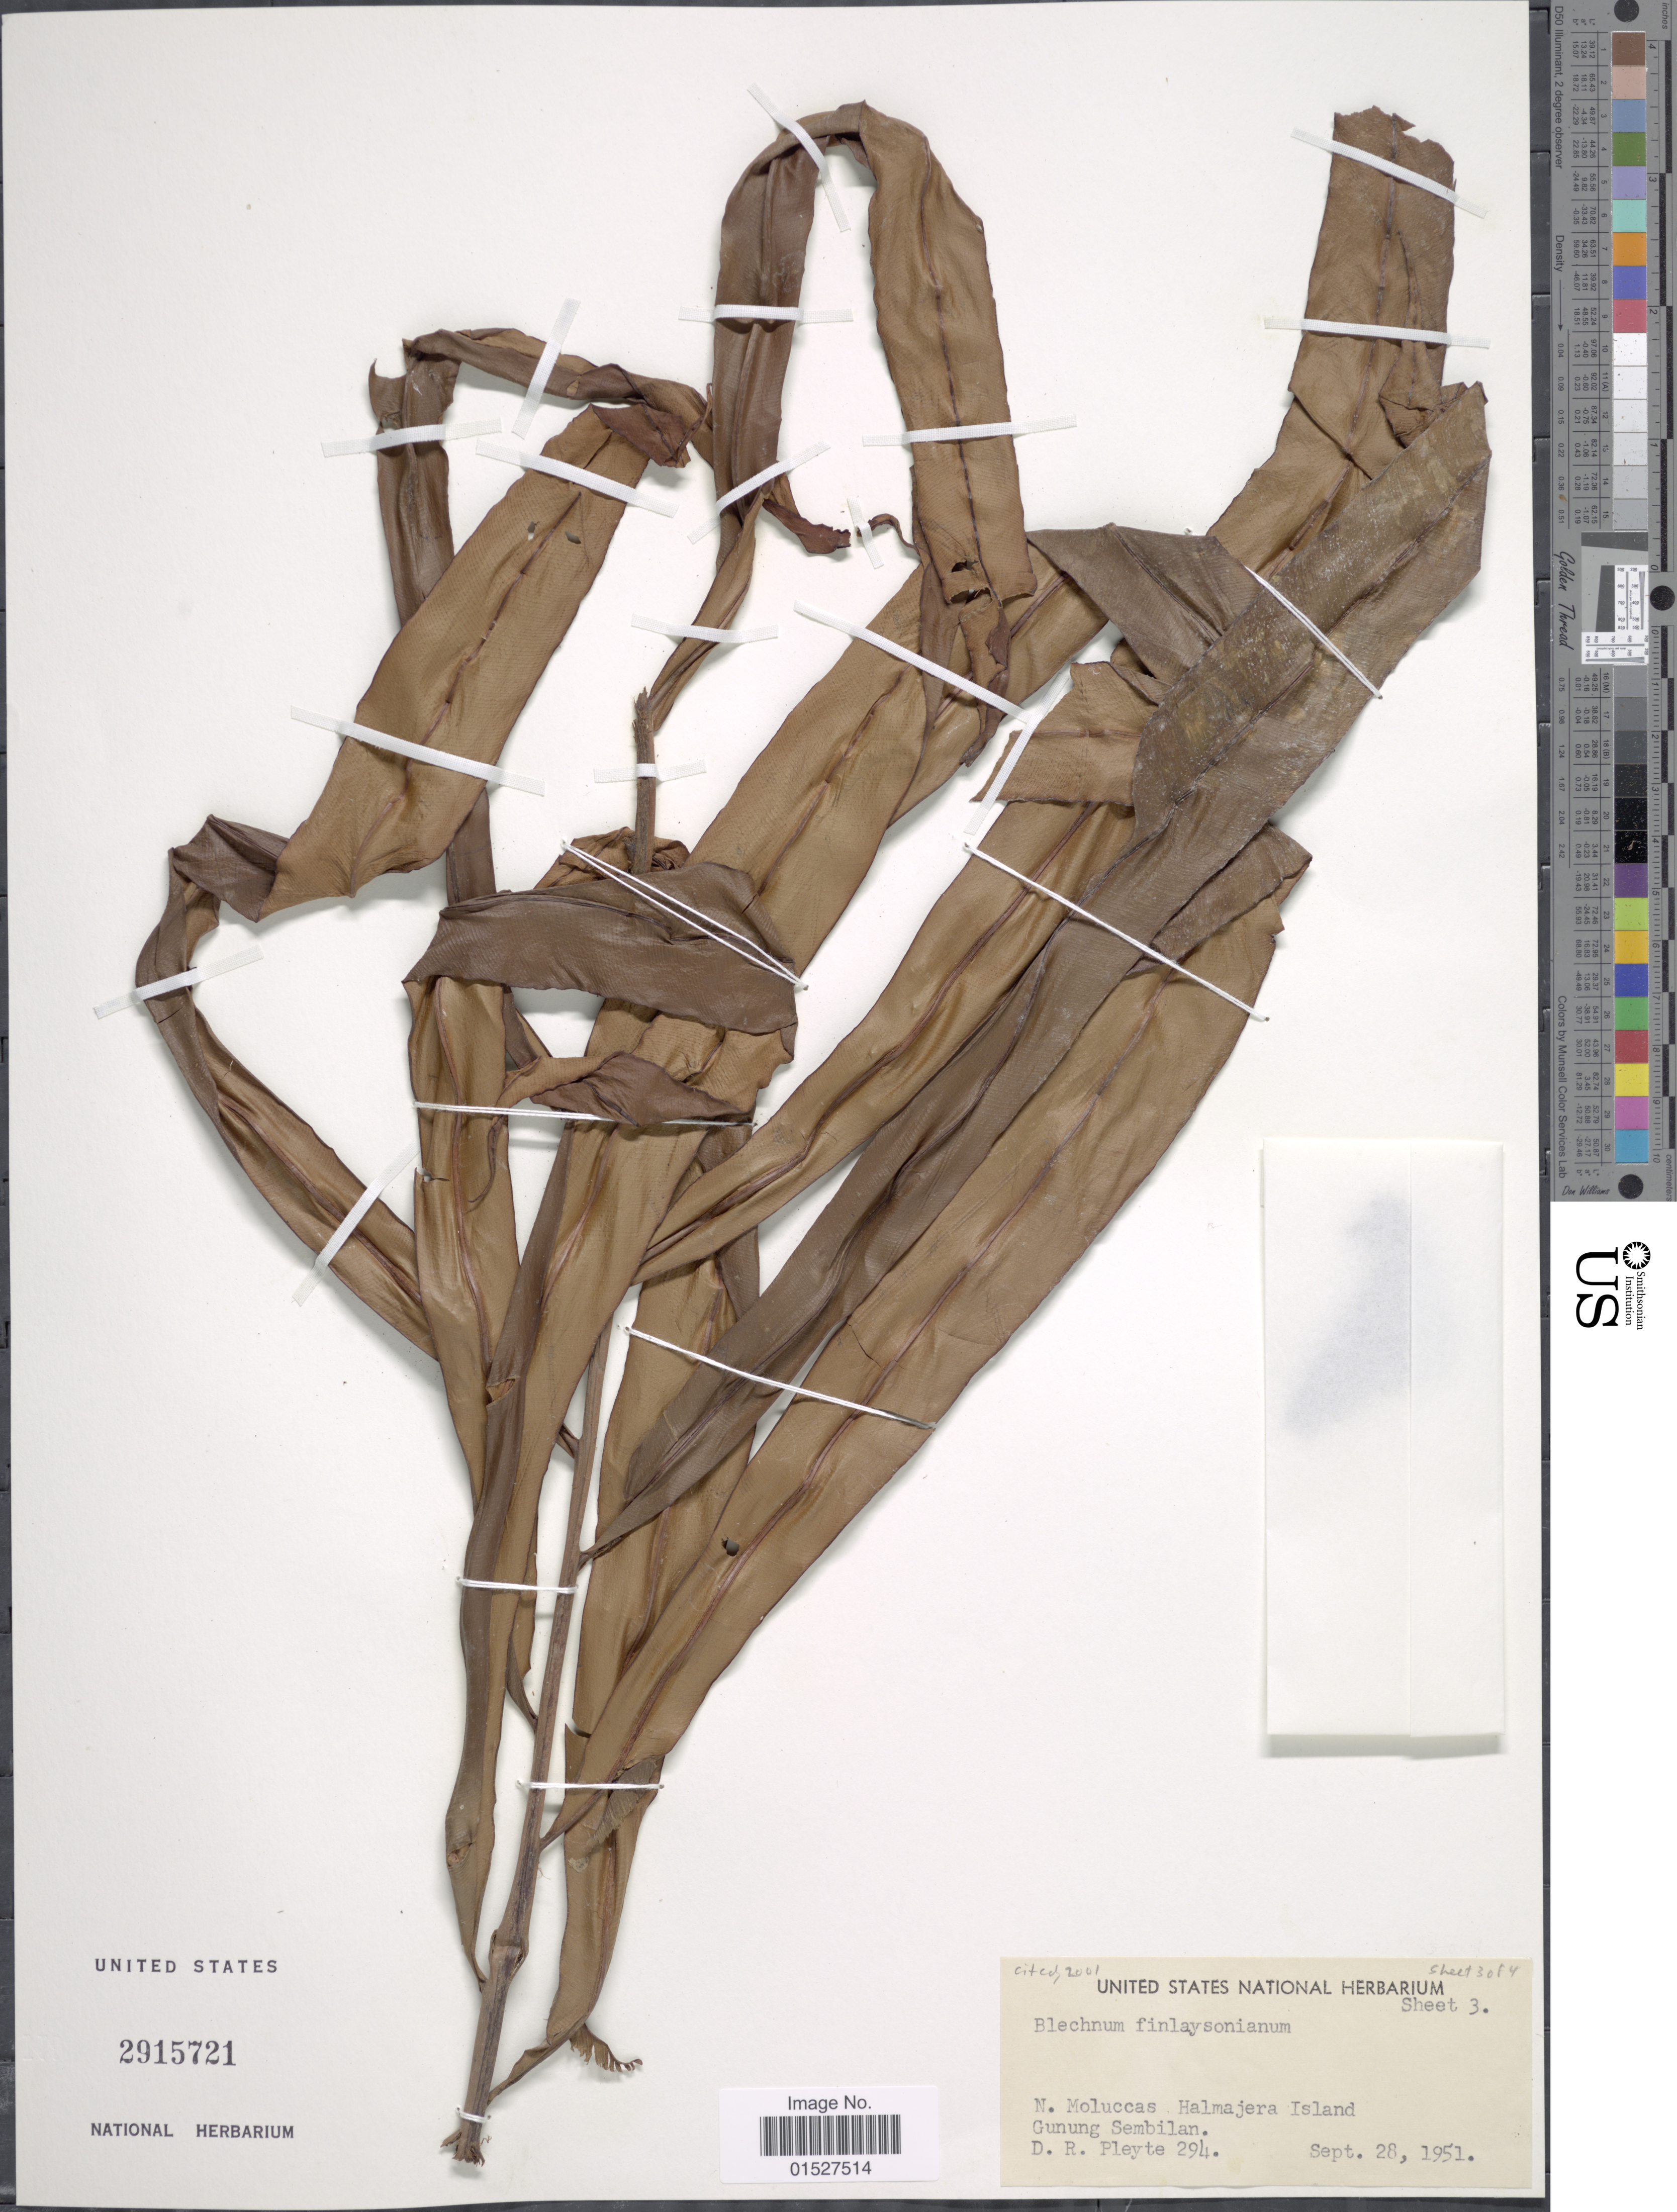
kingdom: Plantae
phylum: Tracheophyta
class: Polypodiopsida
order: Polypodiales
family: Blechnaceae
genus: Blechnum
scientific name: Blechnum finlaysonianum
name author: Wall.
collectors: D. Pleyte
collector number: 294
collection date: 1951-09-28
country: Indonesia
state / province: Maluku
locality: N. Moluccas. Halmajera Island. Gunung Sembilan.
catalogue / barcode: US 2915721